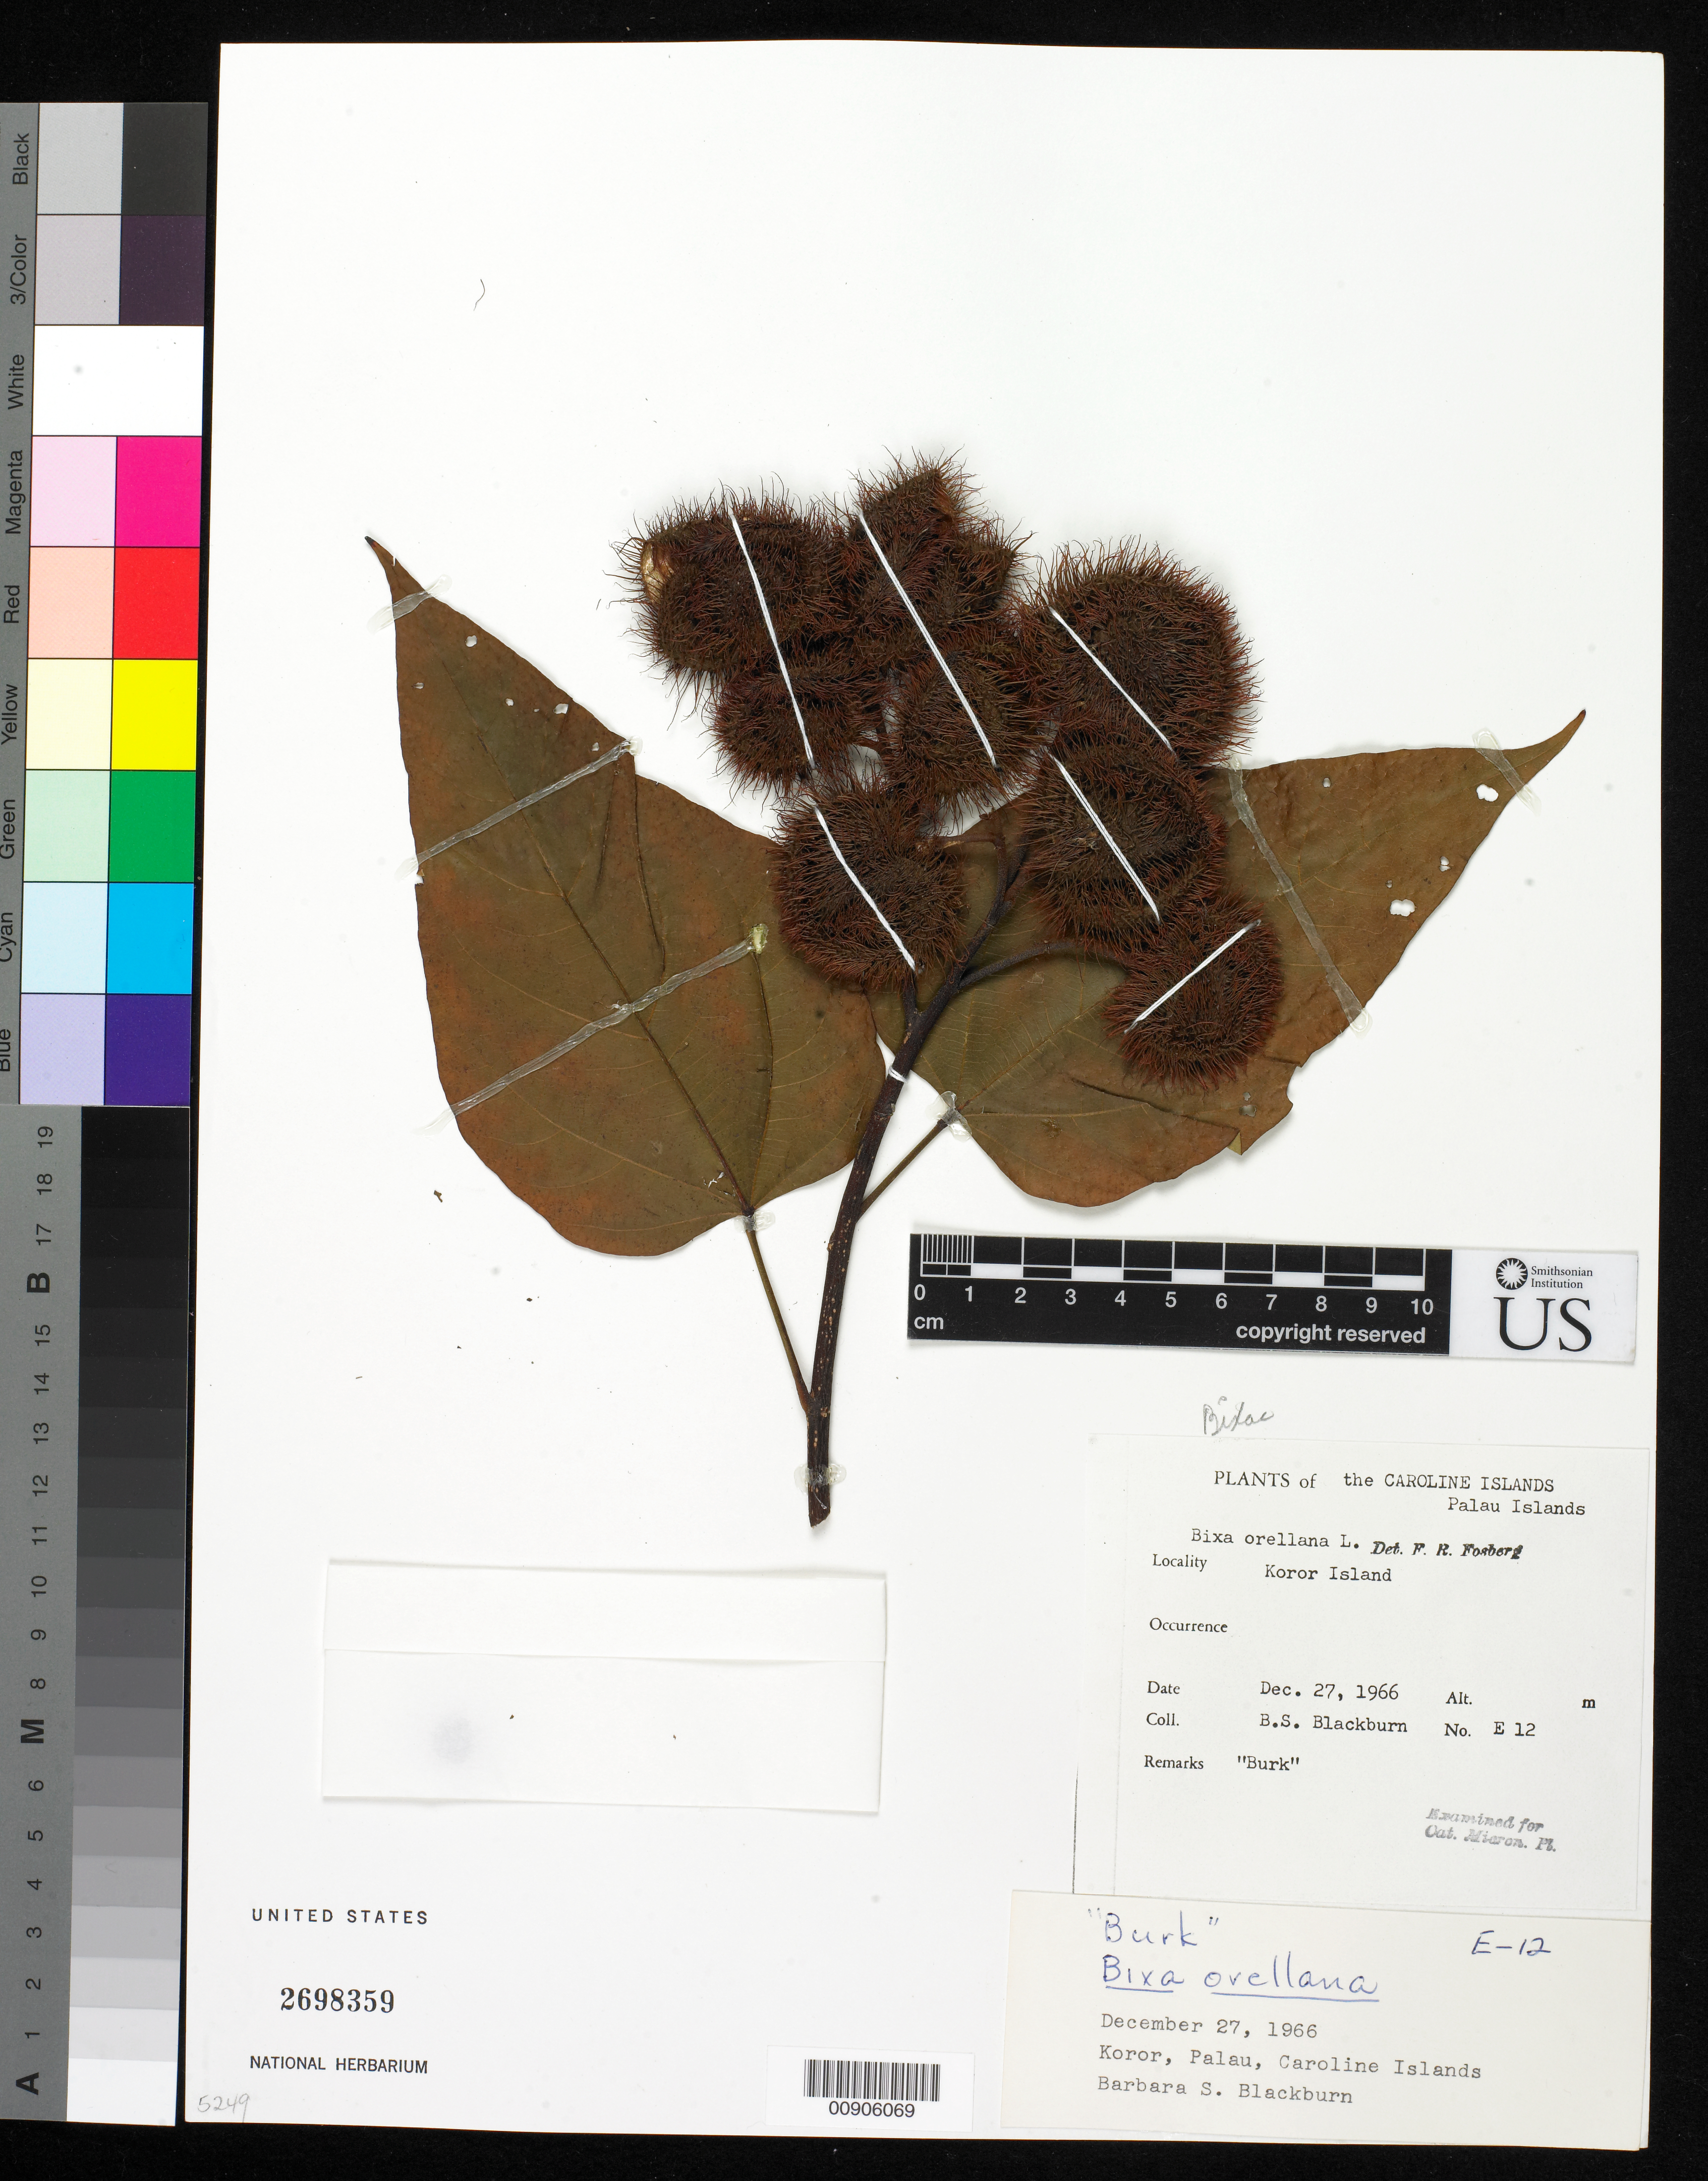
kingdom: Plantae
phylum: Tracheophyta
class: Magnoliopsida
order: Malvales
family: Bixaceae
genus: Bixa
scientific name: Bixa orellana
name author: L.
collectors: B. S. Blackburn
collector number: E 12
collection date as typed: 27 Dec 1966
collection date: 1966-12-27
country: Palau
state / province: Koror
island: Oreor (Koror)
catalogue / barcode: US 2698359